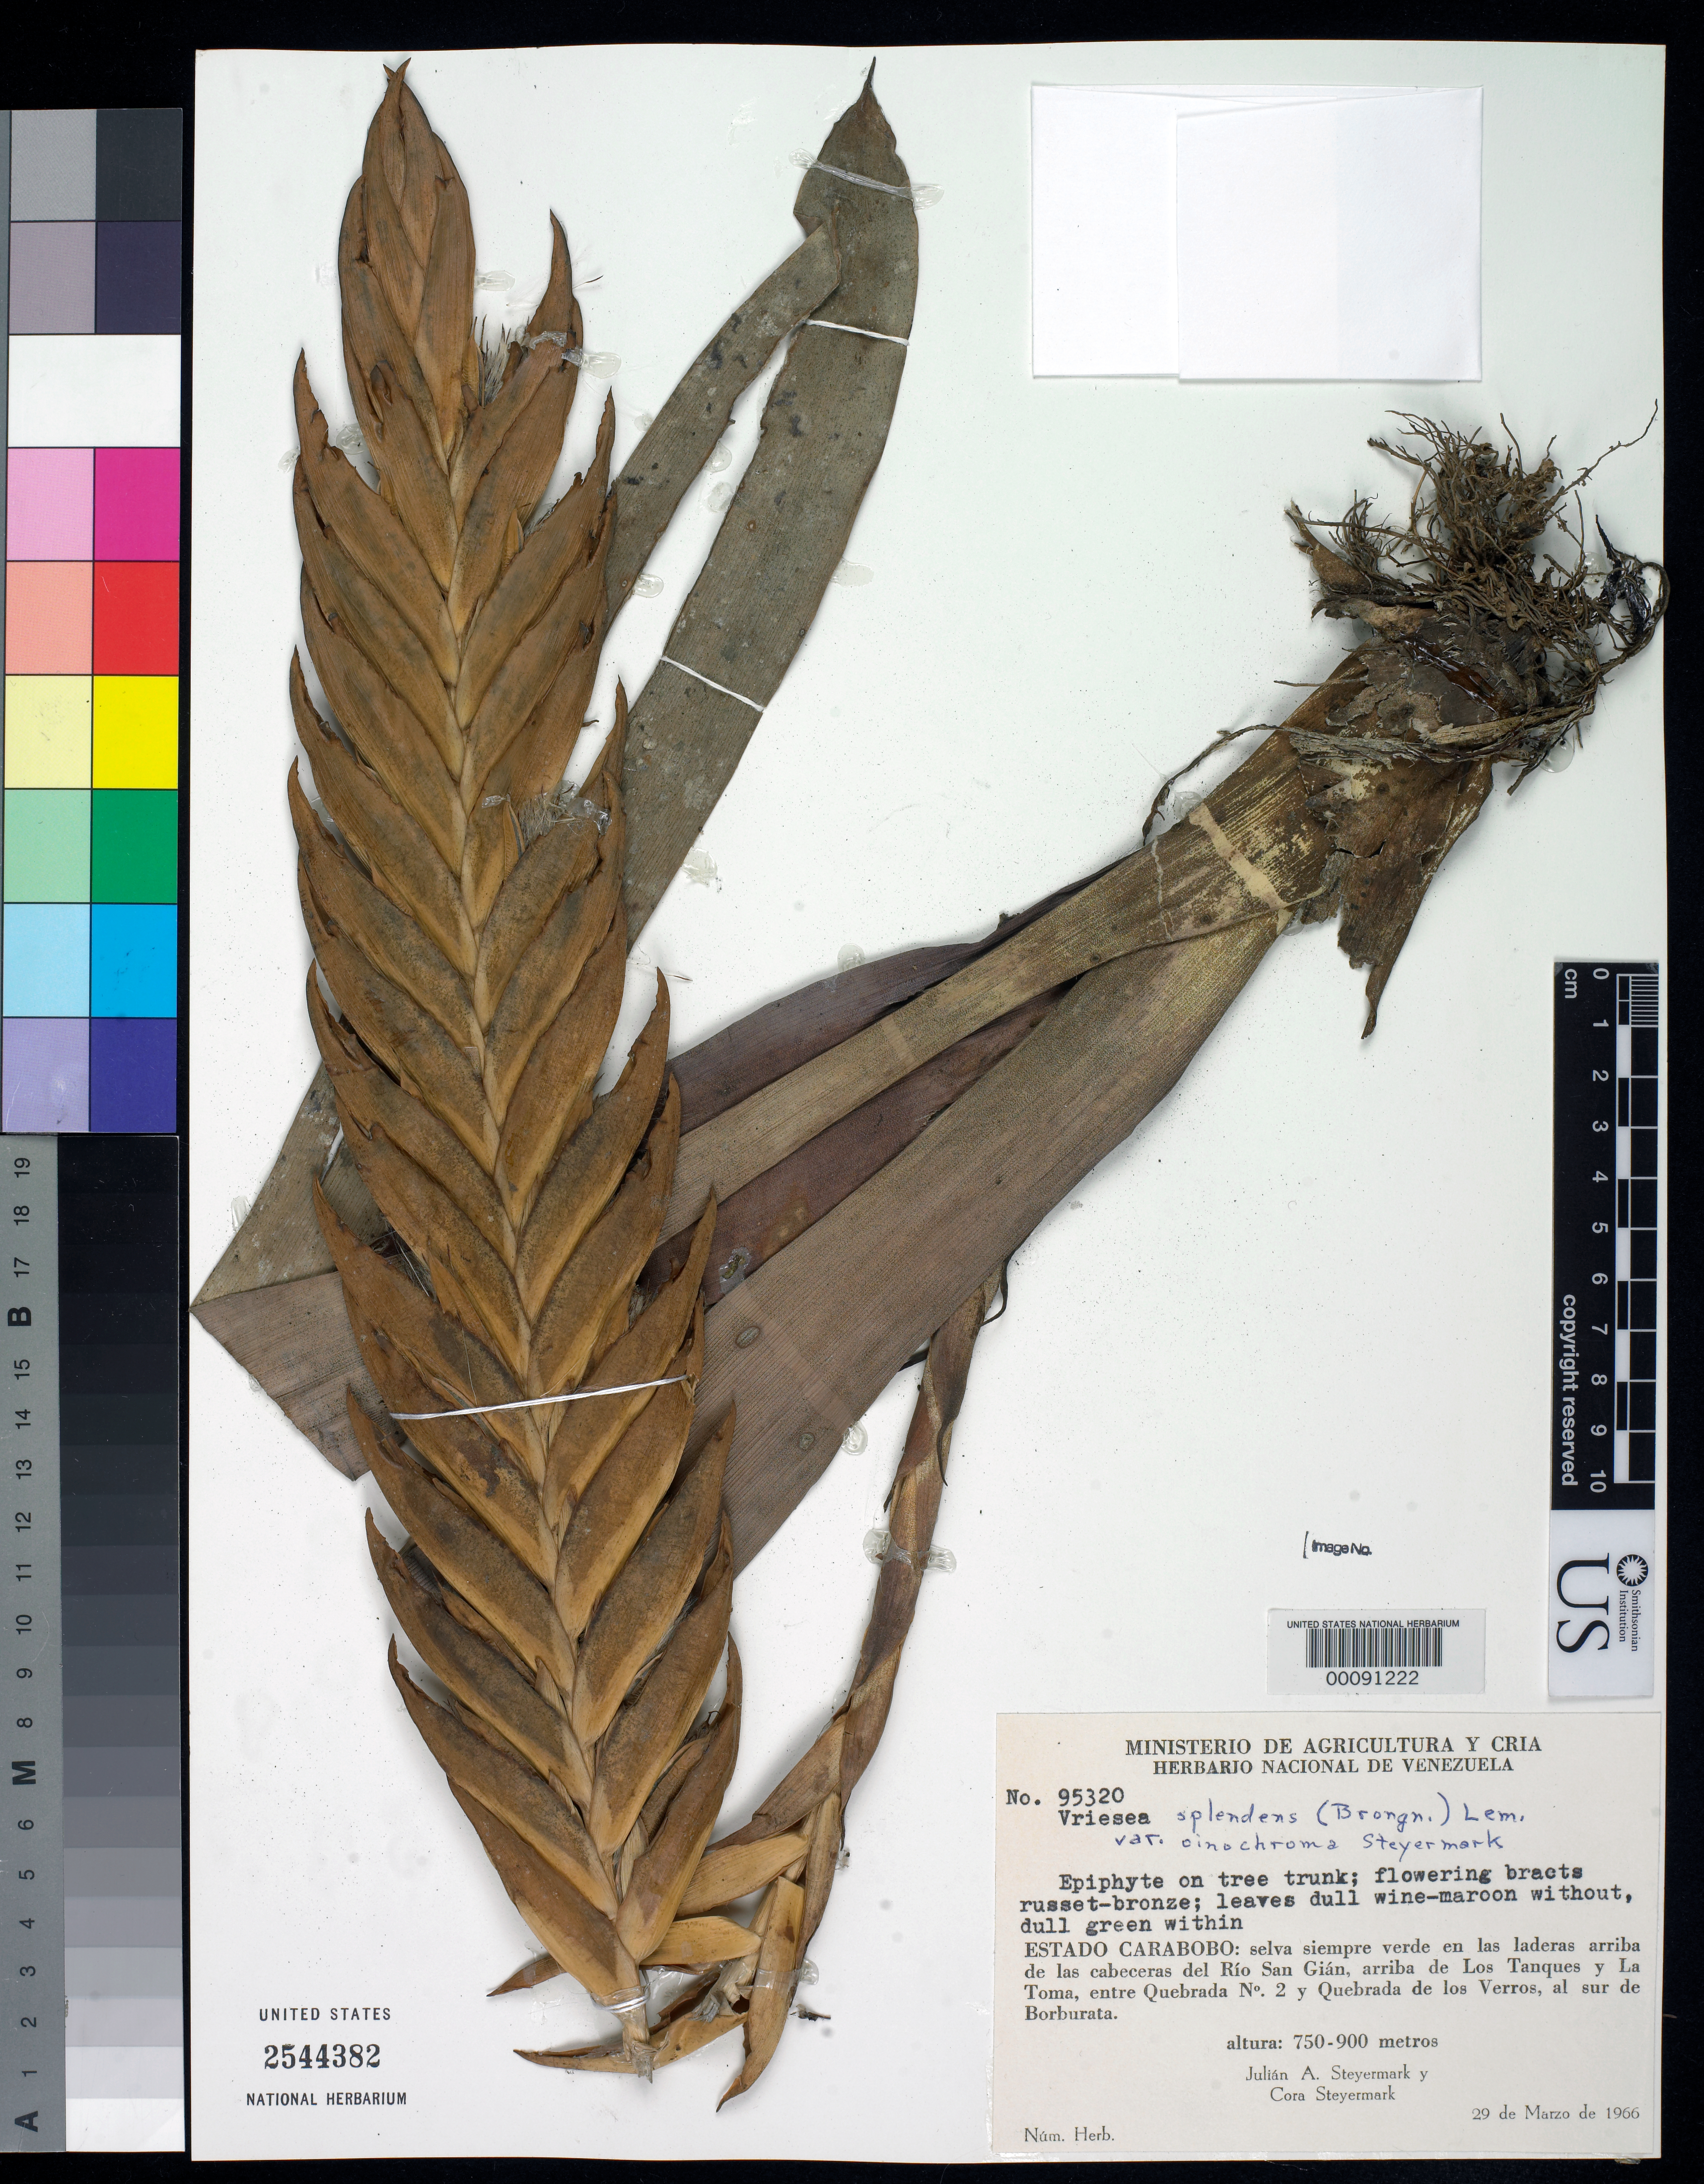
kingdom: Plantae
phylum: Tracheophyta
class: Liliopsida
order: Poales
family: Bromeliaceae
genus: Vriesea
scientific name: Vriesea splendens var. oinochroma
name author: Steyerm.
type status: Isotype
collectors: J. Steyermark & C. Steyermark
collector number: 95320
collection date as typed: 29 Mar 1966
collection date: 1966-03-29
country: Venezuela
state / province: Carabobo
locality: Rio San Gian, near Los Tanques and La Tama S of Borburata.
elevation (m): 750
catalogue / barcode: US 2544382